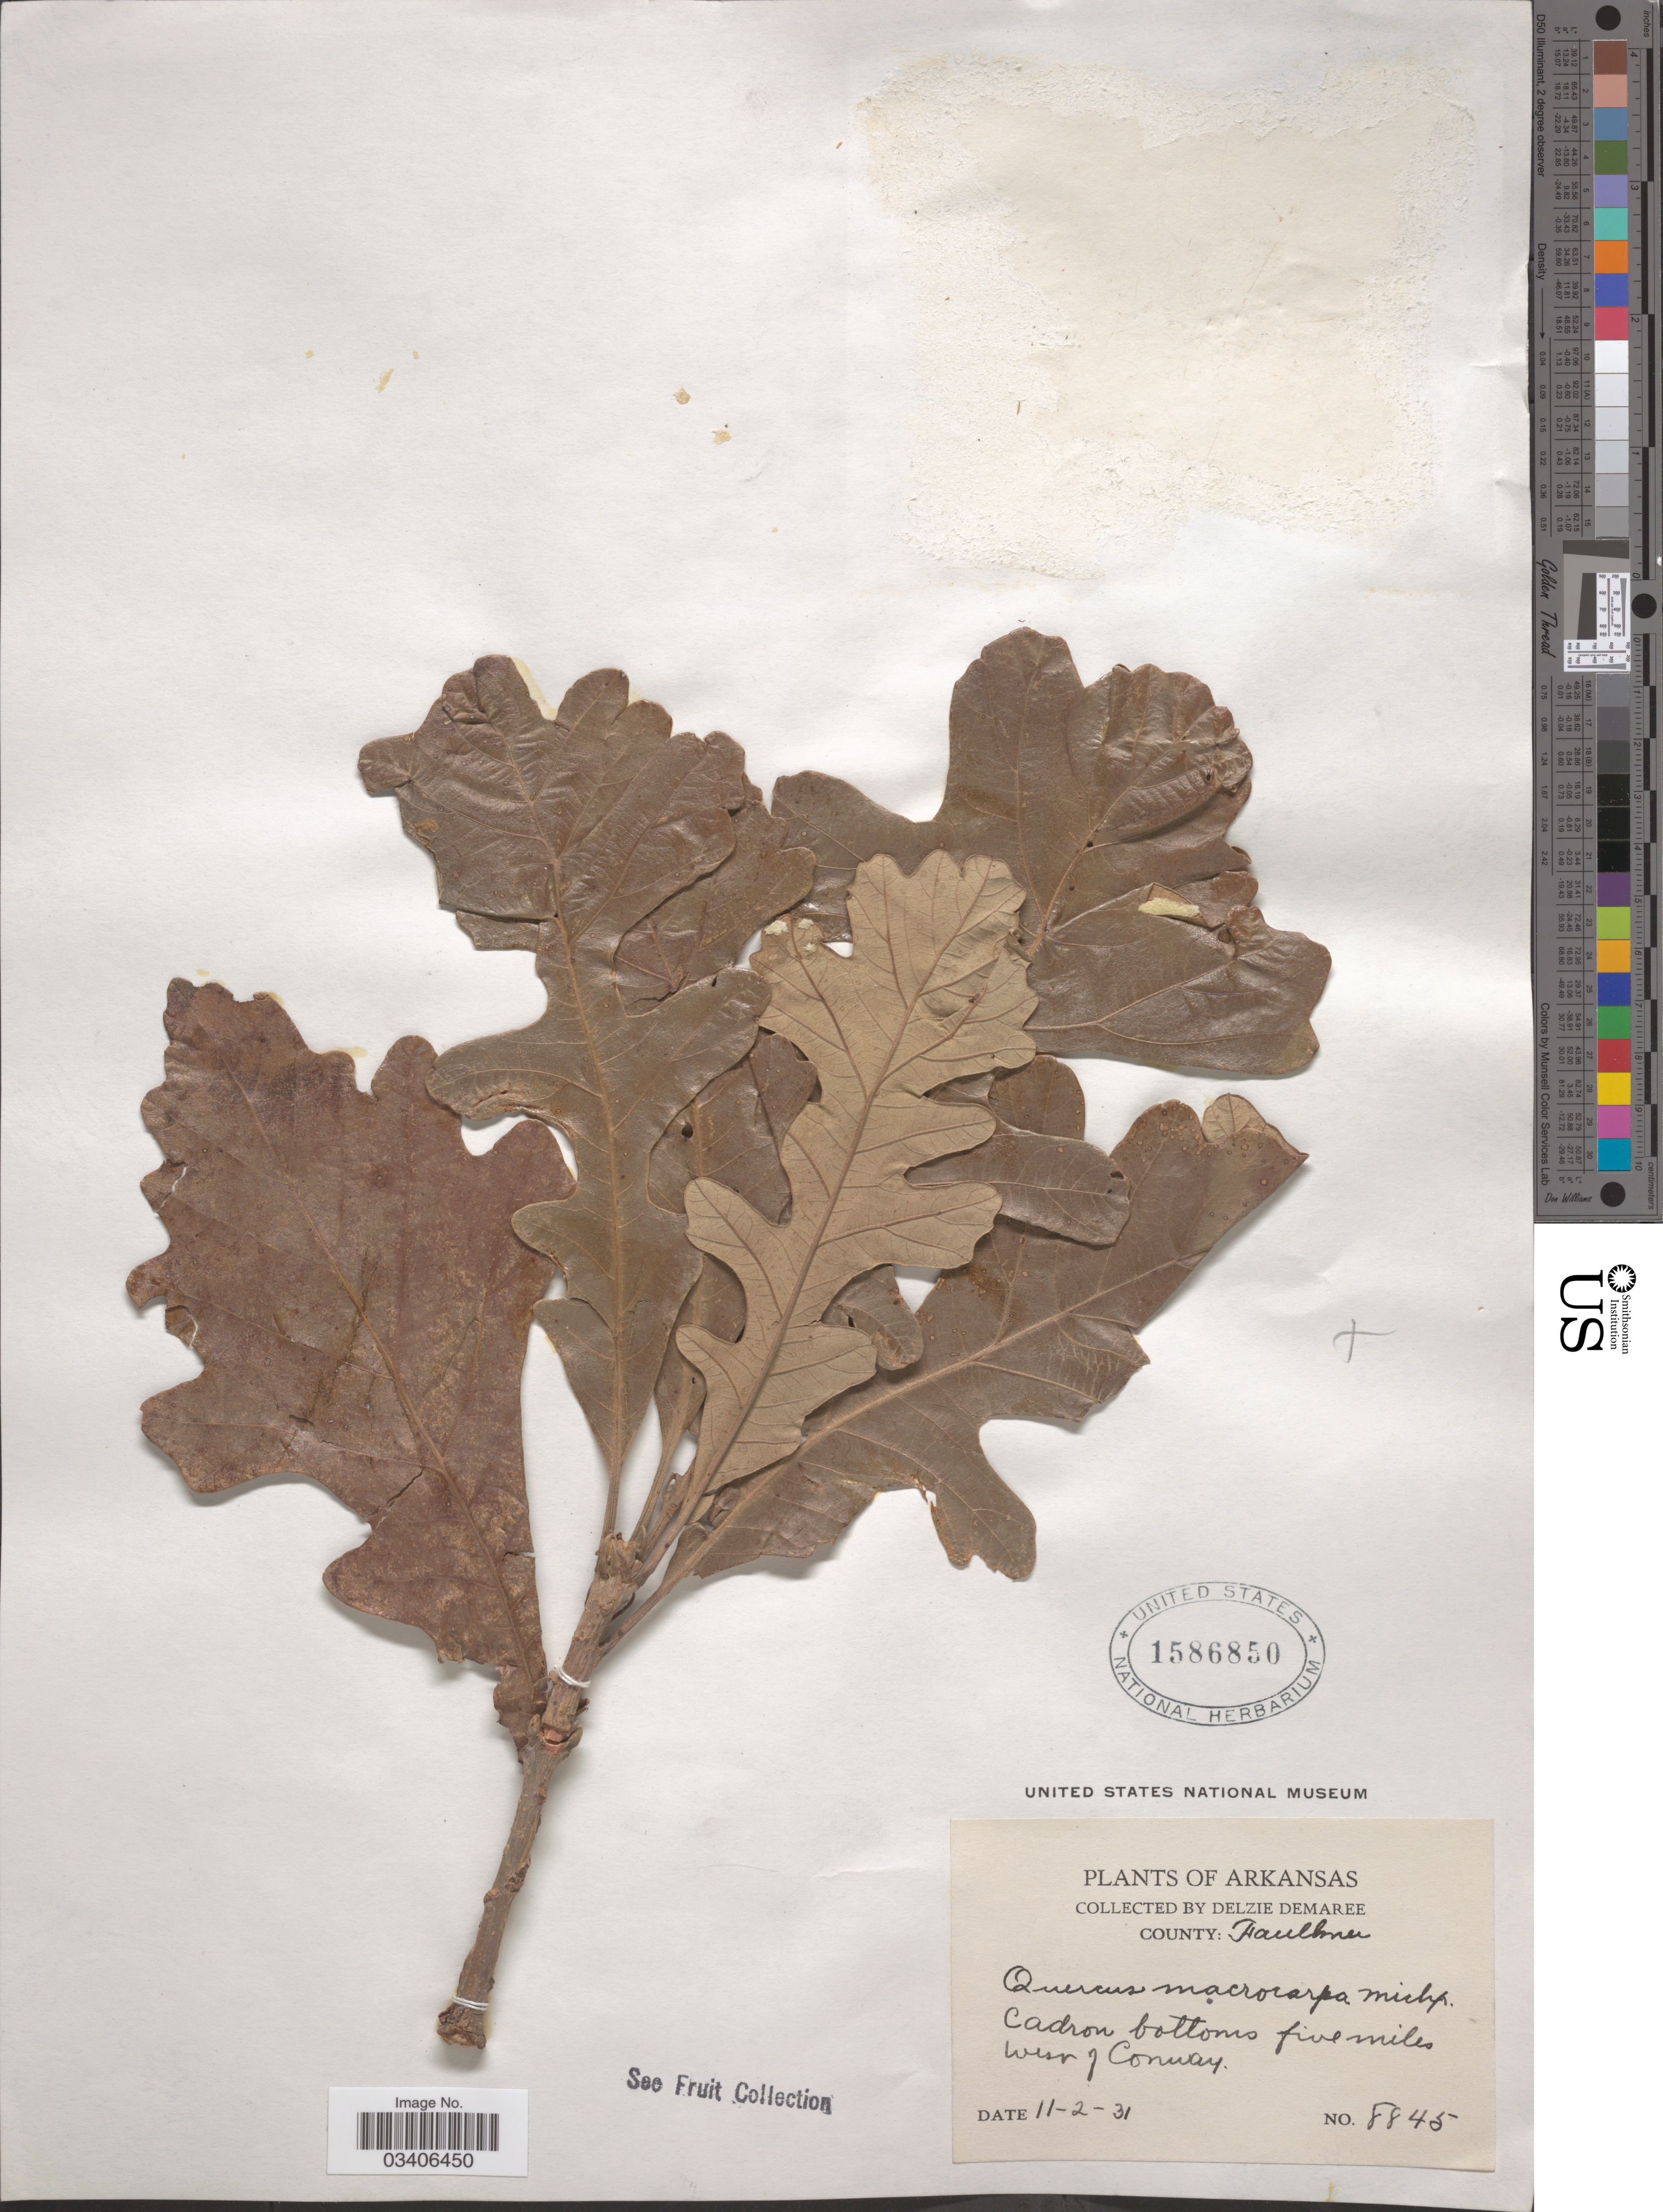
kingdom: Plantae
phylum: Tracheophyta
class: Magnoliopsida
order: Fagales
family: Fagaceae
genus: Quercus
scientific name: Quercus macrocarpa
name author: Michx.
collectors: D. Demaree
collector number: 8845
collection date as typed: Transcribed d/m/y: 2/11/31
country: United States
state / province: Arkansas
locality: County: Faulkner. Cadron bottoms five miles west of Conway.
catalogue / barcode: US 1586850